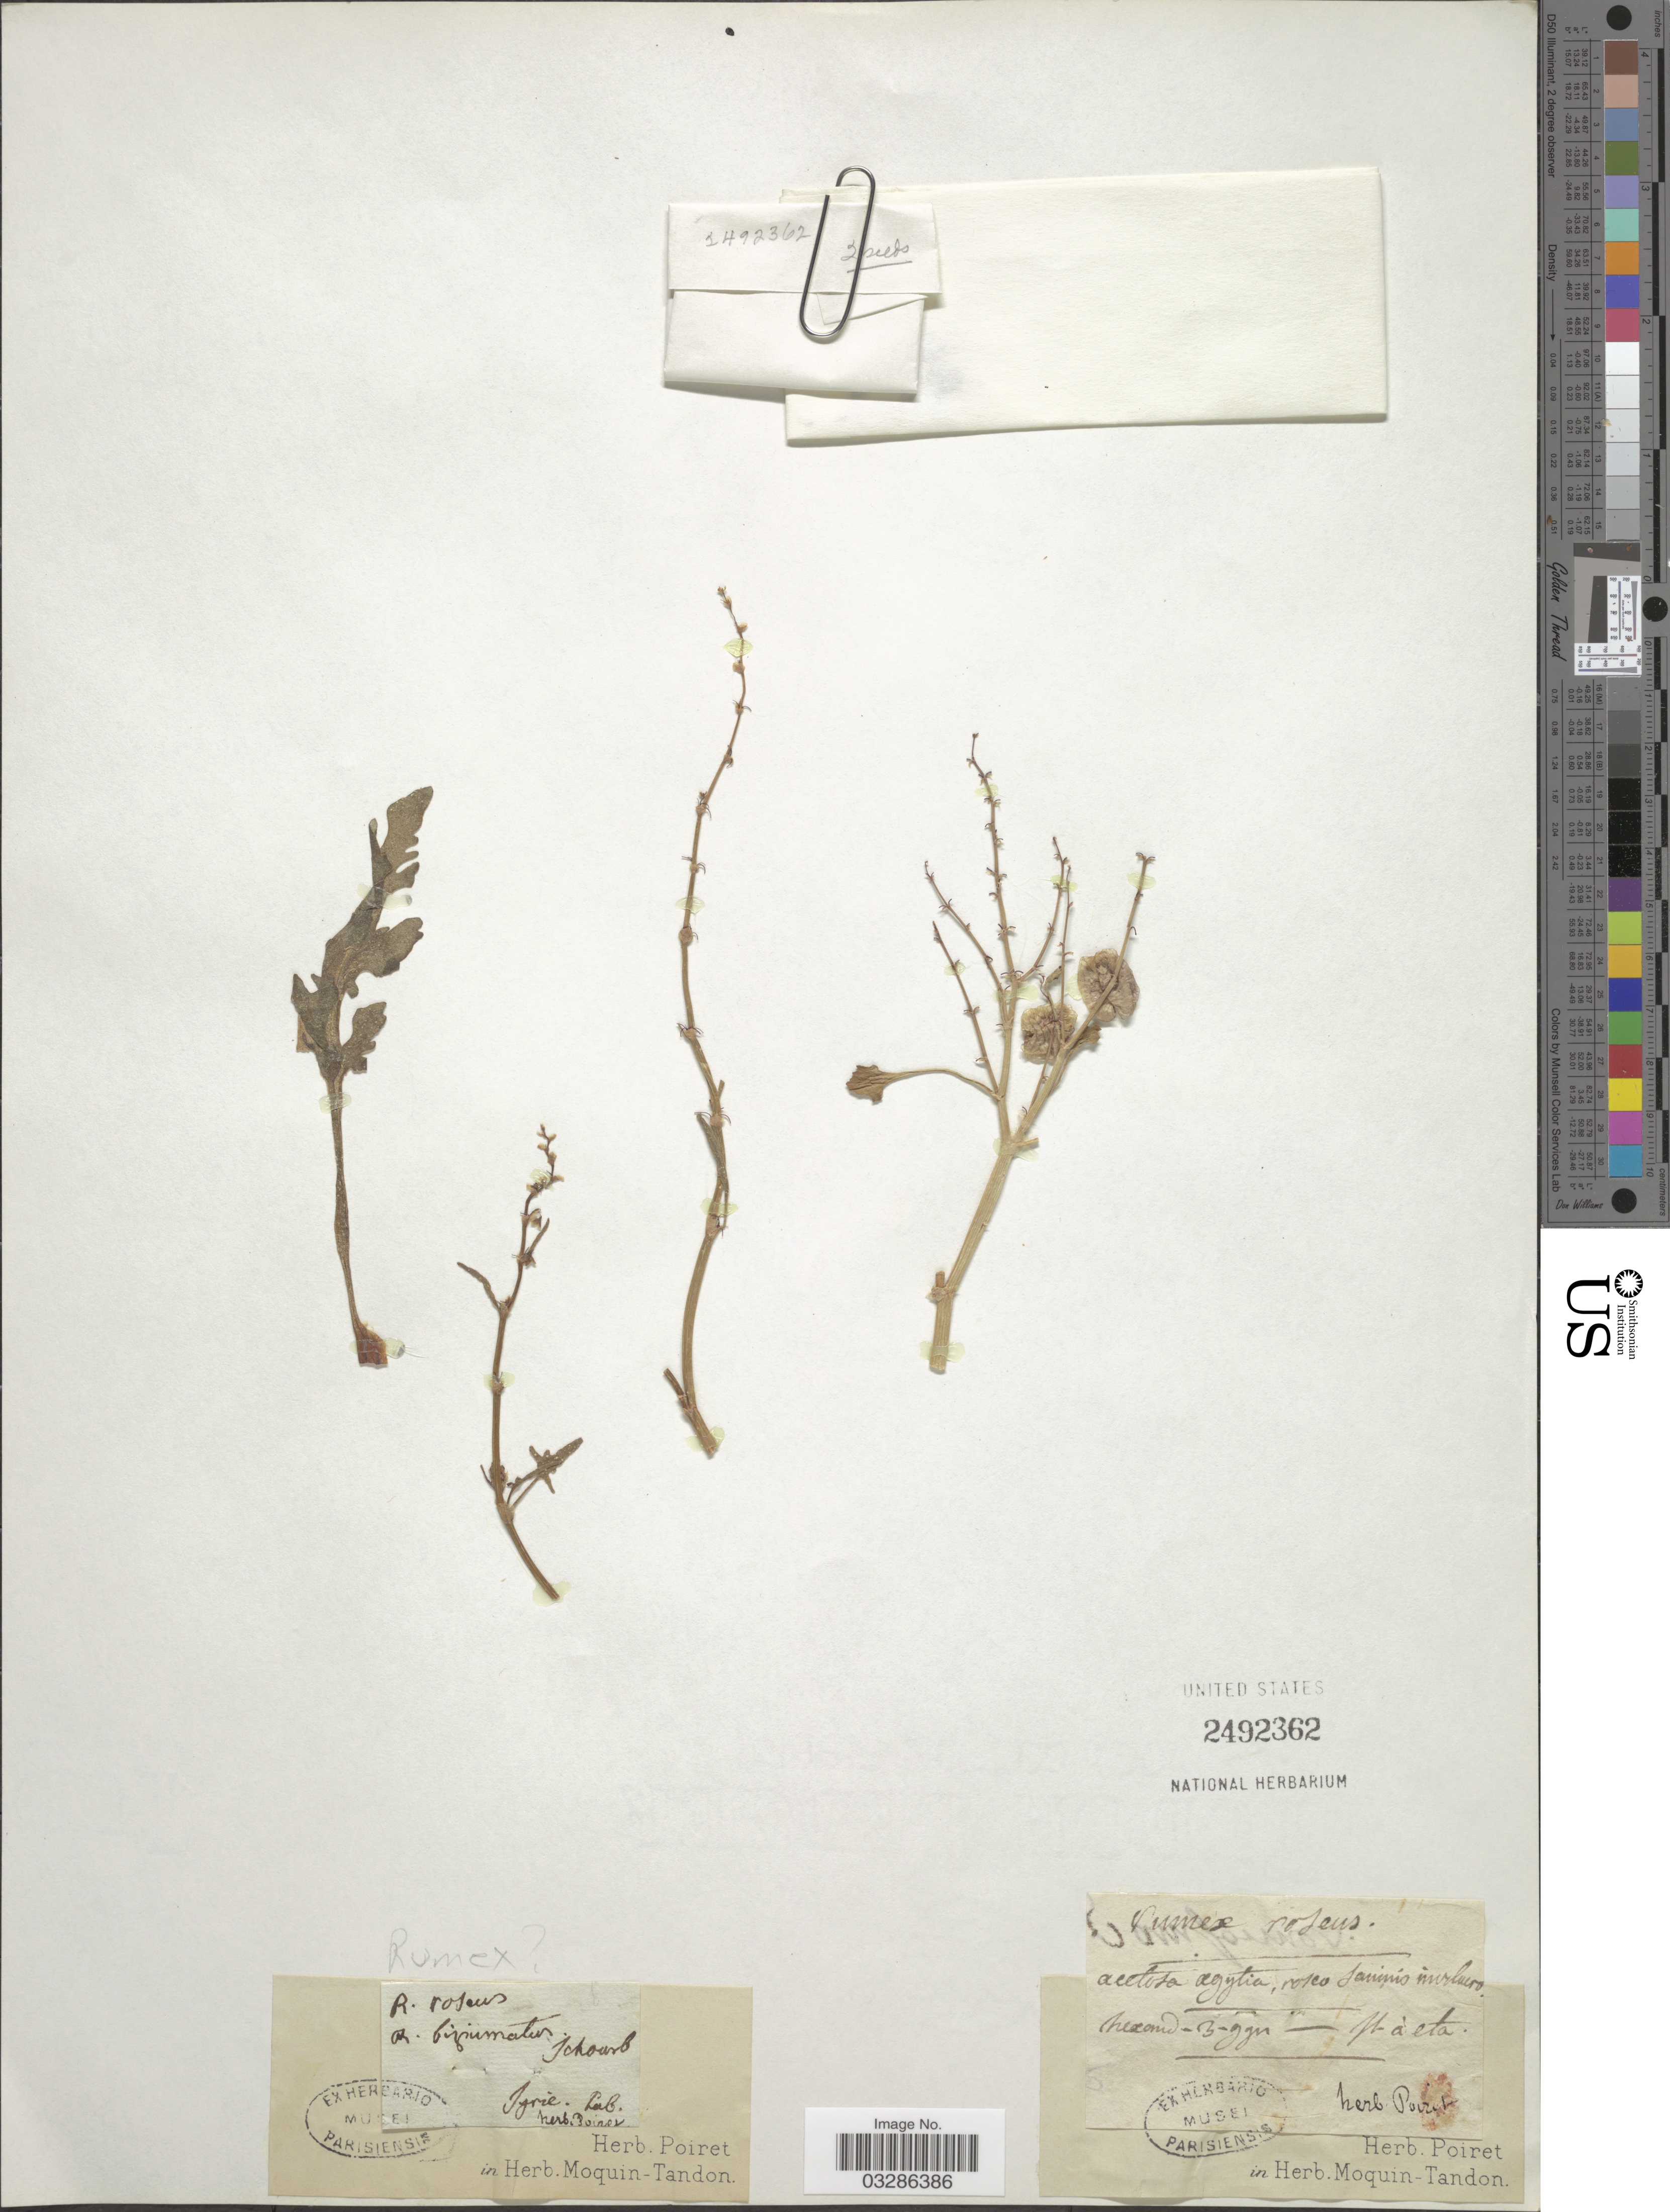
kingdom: Plantae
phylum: Tracheophyta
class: Magnoliopsida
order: Caryophyllales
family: Polygonaceae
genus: Rumex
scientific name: Rumex roseus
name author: L.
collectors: Ex herb. Poiret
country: Syria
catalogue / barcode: US 2492362